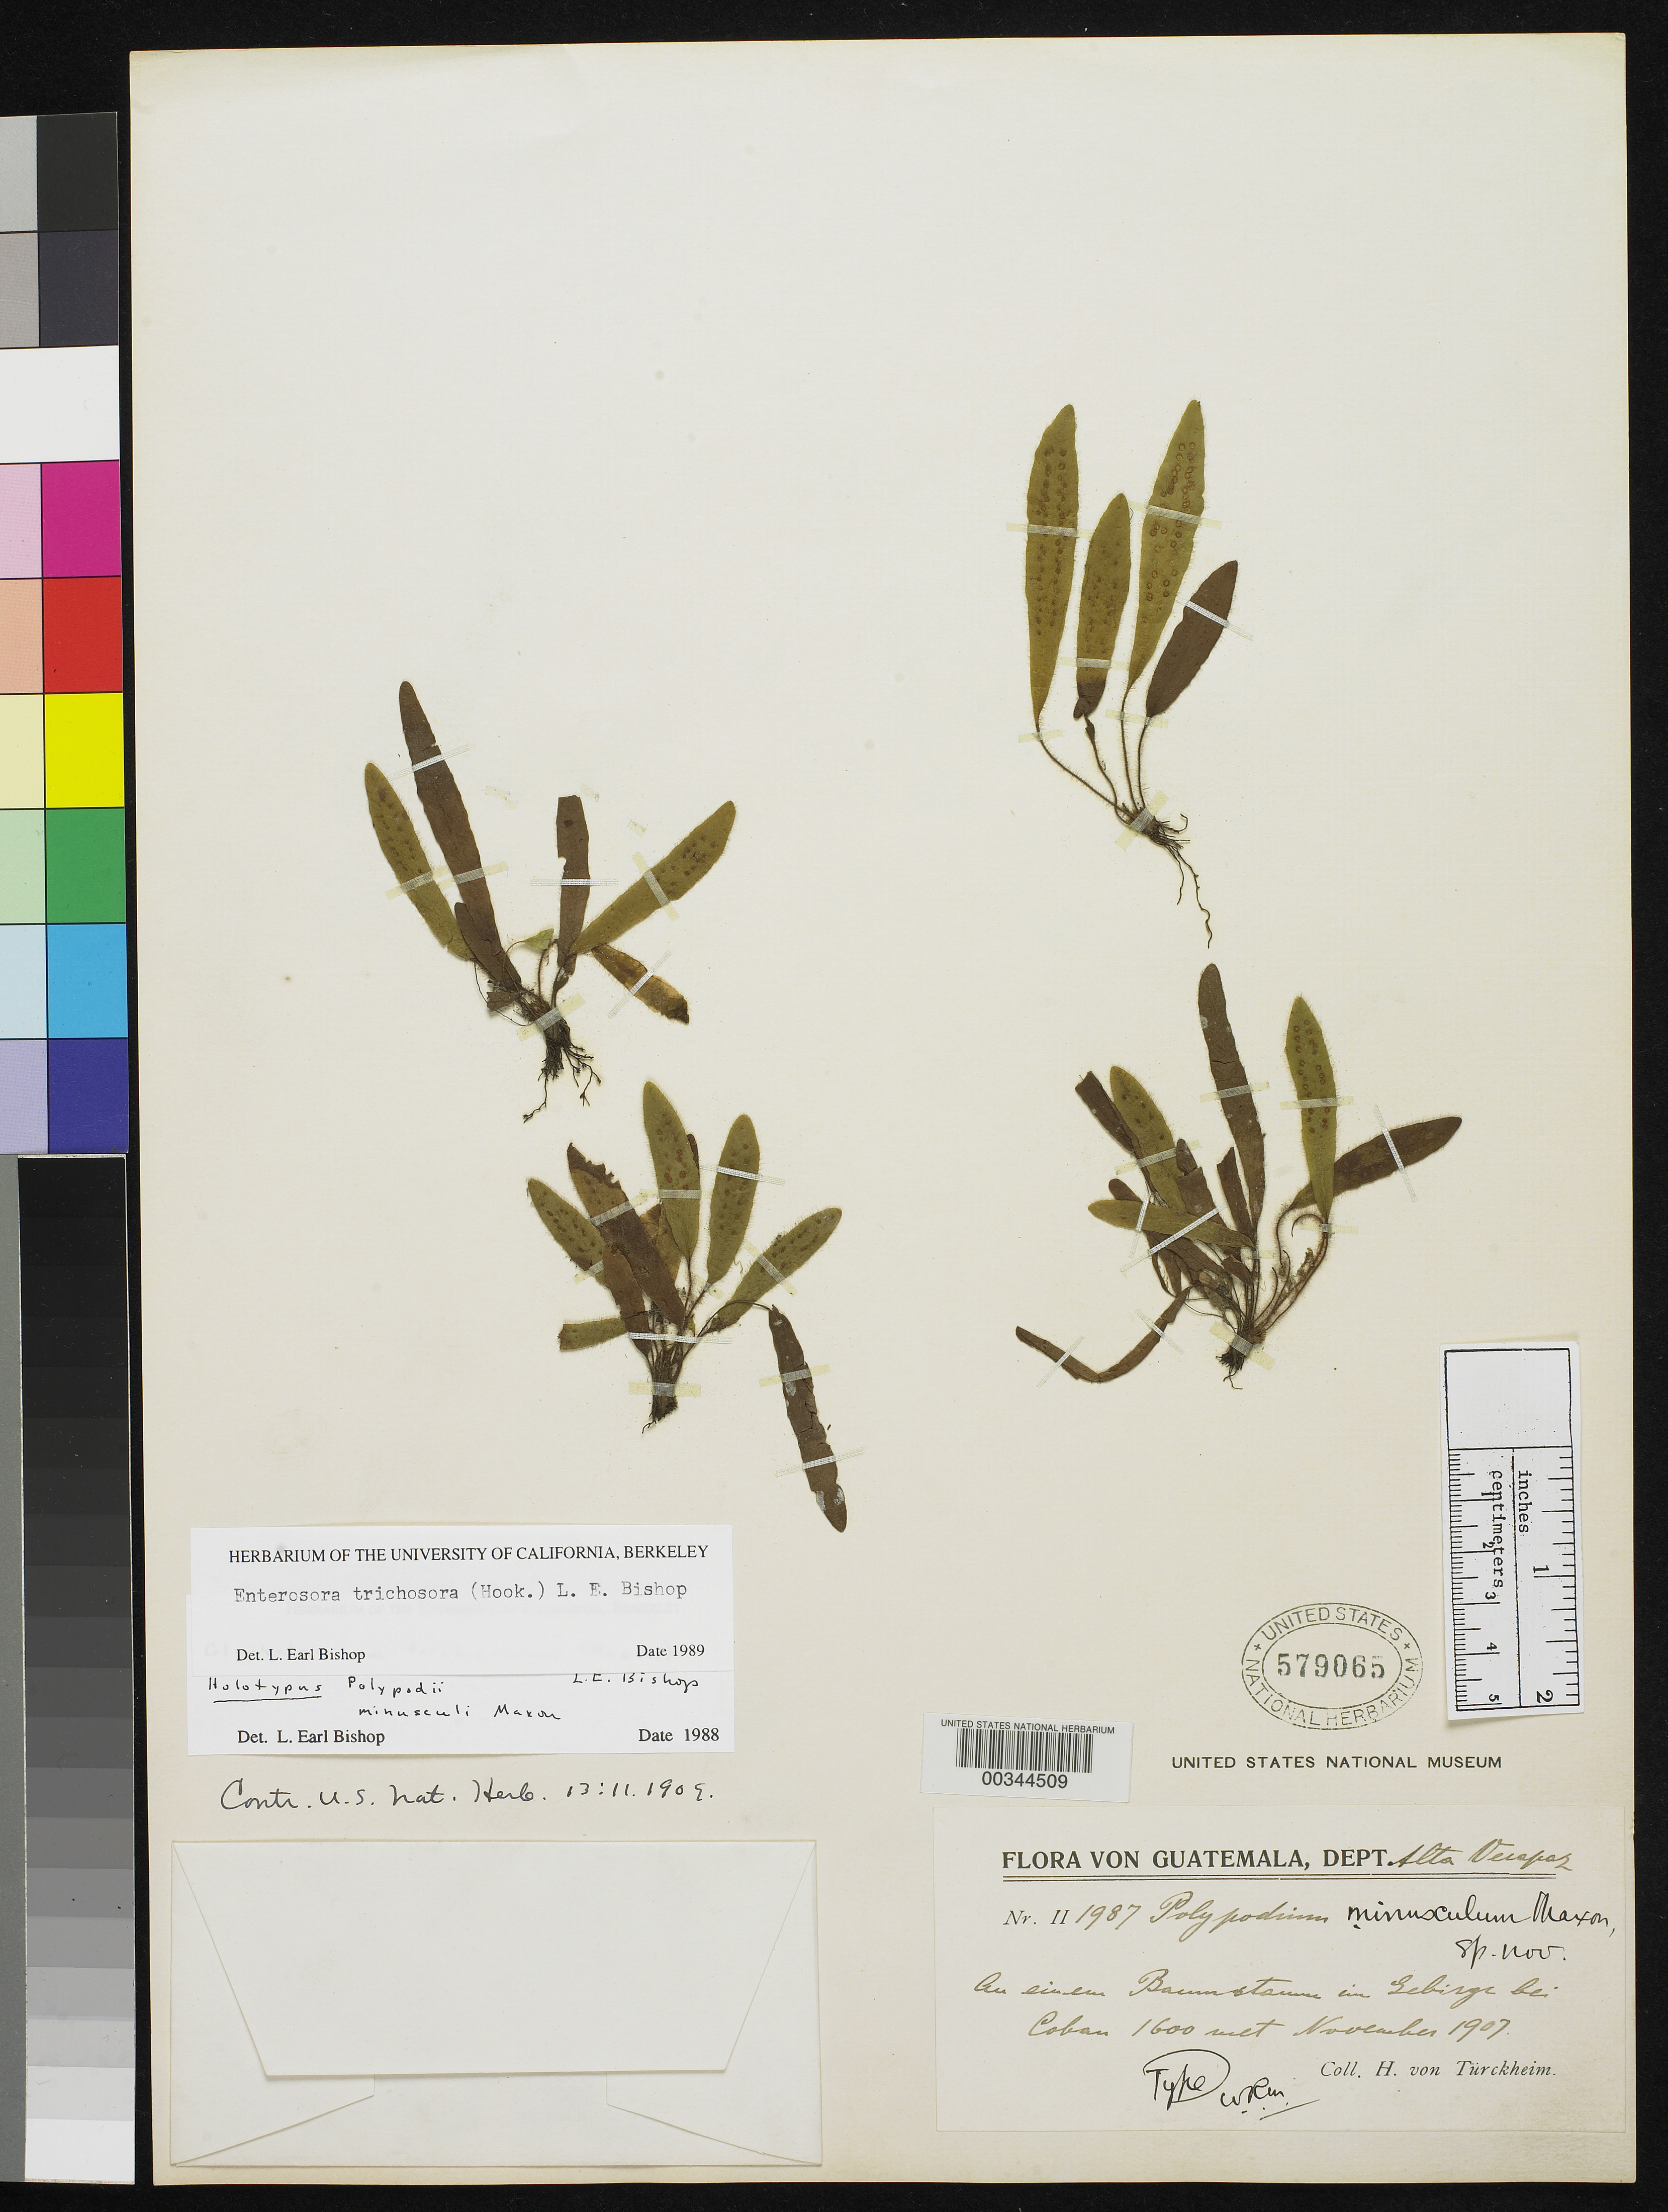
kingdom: Plantae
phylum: Tracheophyta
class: Polypodiopsida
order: Polypodiales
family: Polypodiaceae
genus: Polypodium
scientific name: Polypodium minusculum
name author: Maxon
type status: Holotype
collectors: H. von Türckheim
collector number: Ii 1987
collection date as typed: Nov 1907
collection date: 1907-11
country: Guatemala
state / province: Alta Verapaz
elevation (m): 1600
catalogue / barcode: US 579065